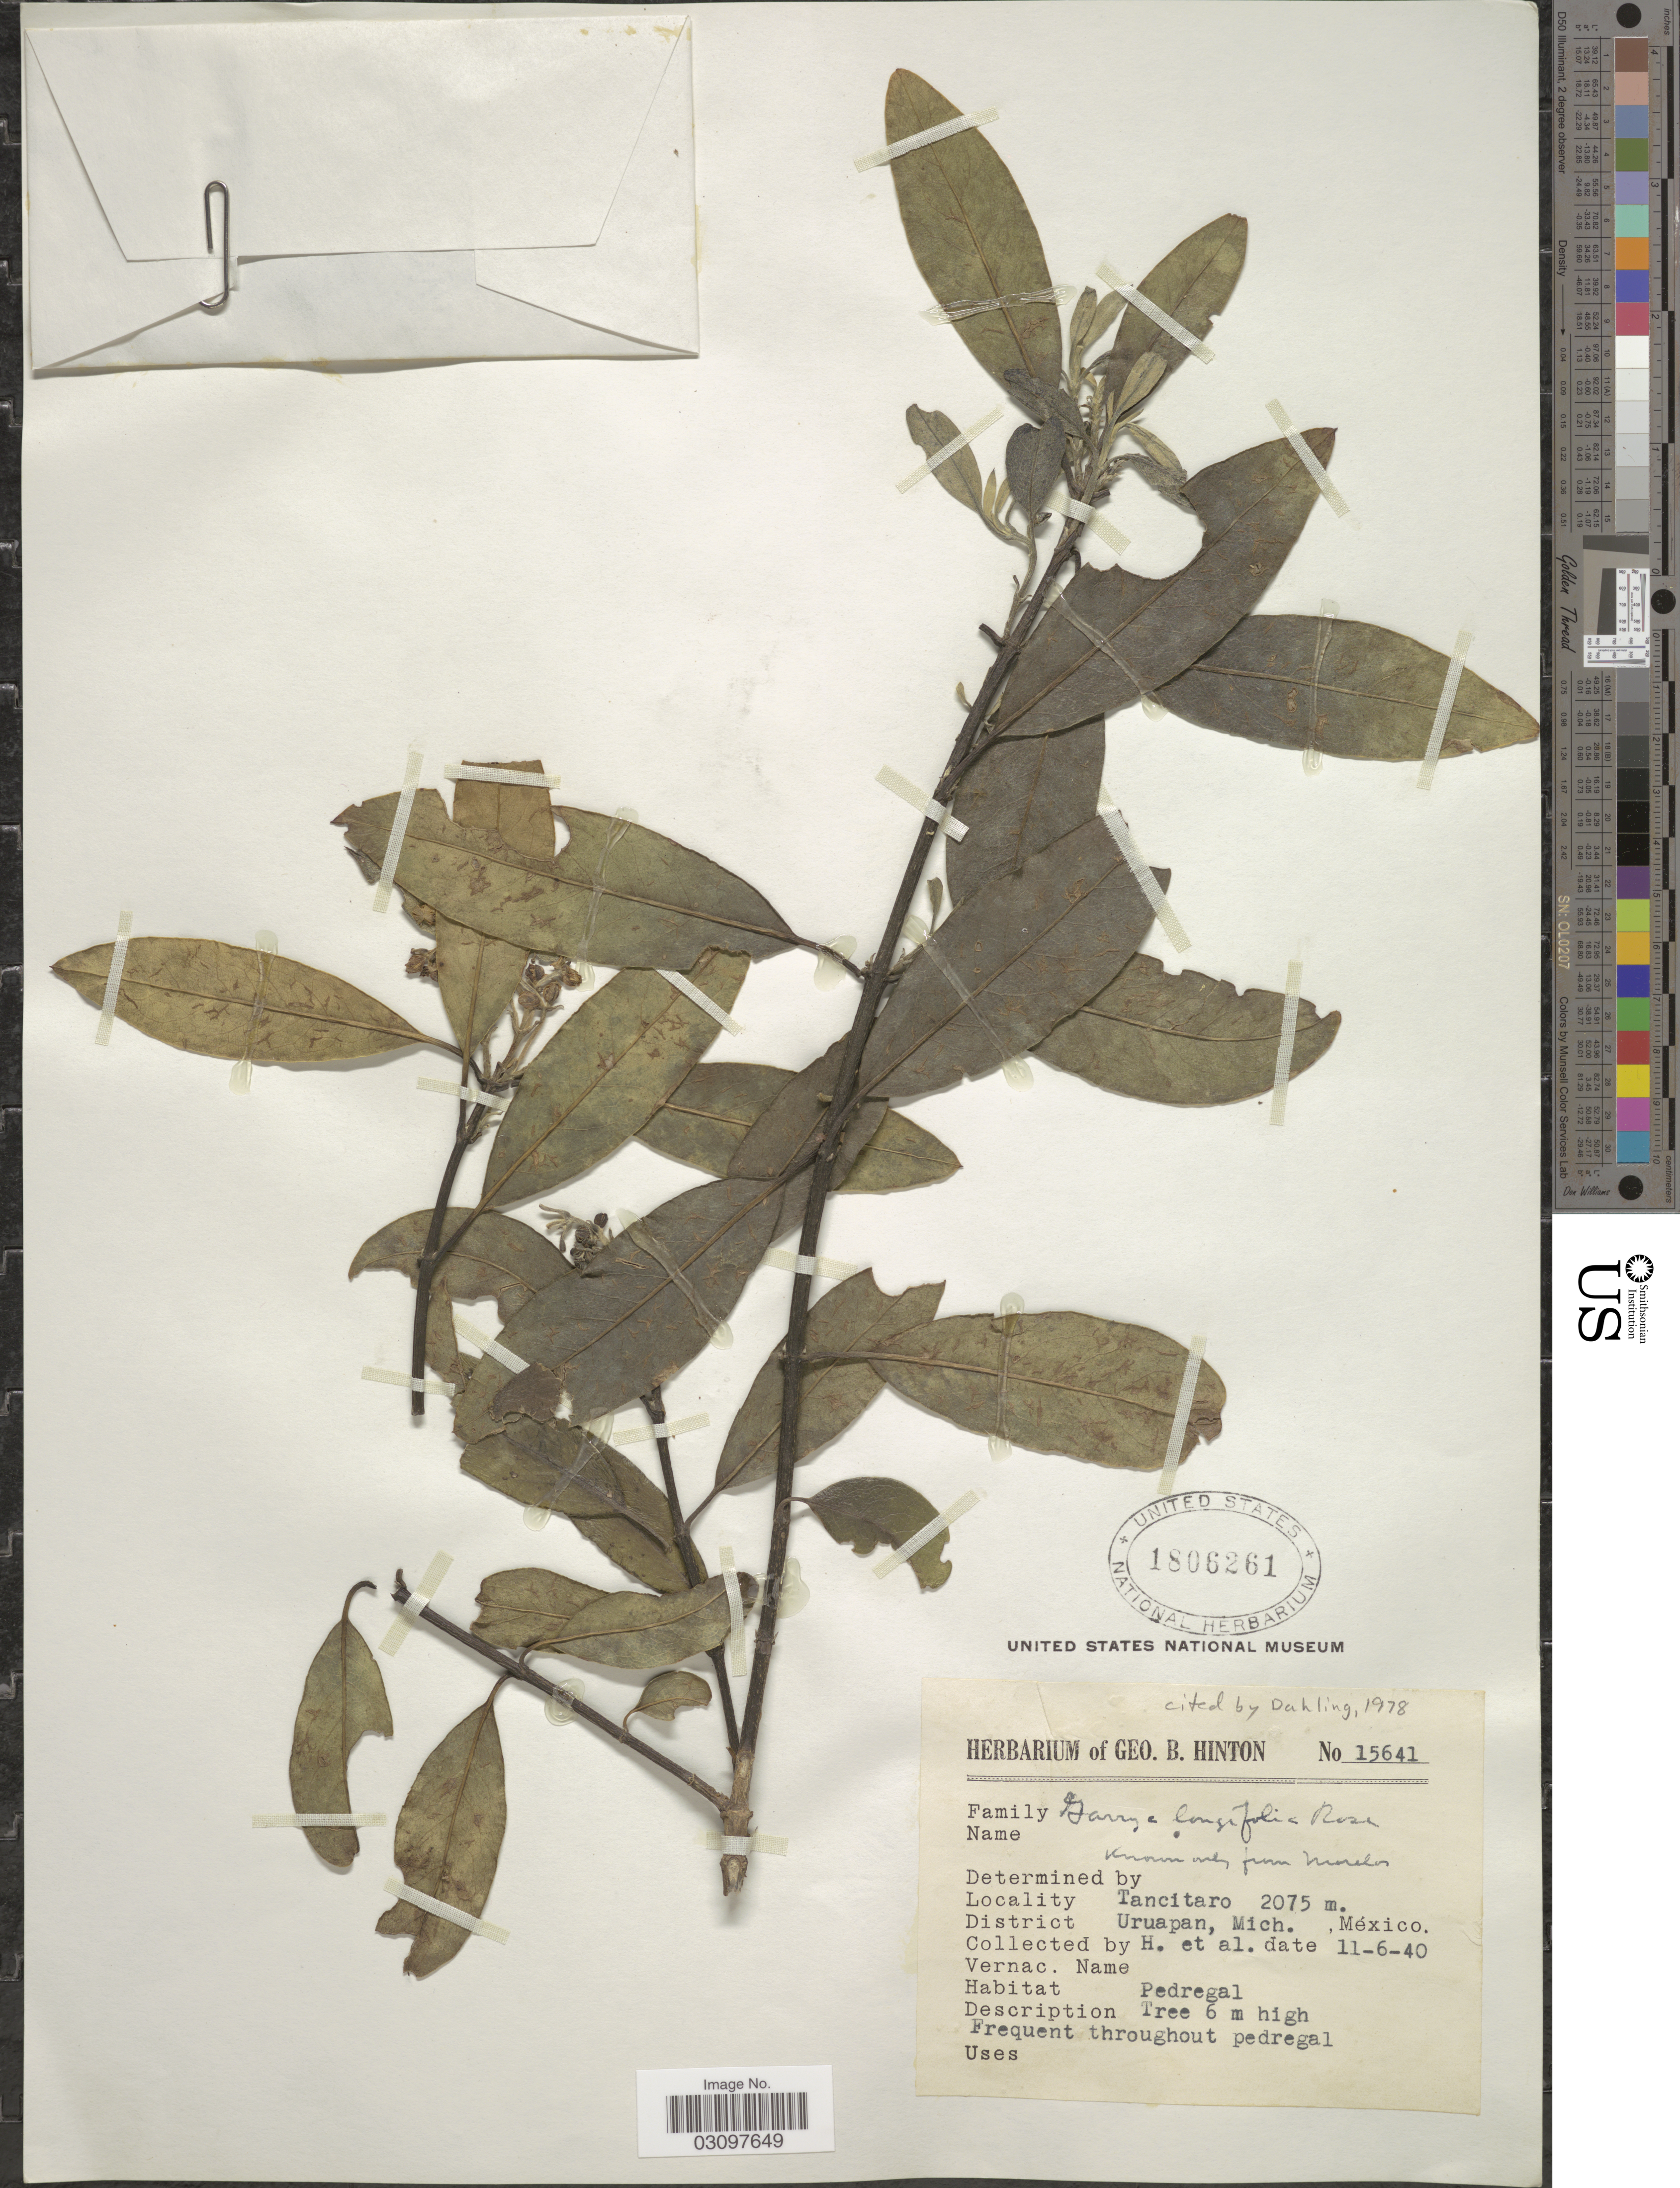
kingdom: Plantae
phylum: Tracheophyta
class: Magnoliopsida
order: Garryales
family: Garryaceae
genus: Garrya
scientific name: Garrya longifolia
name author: Rose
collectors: G. B. Hinton & et al.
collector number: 15641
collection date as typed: Transcribed d/m/y: 11/6/40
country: Mexico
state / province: Michoacán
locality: Tancitaro, District Uruapan.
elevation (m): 2075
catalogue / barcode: US 1806261